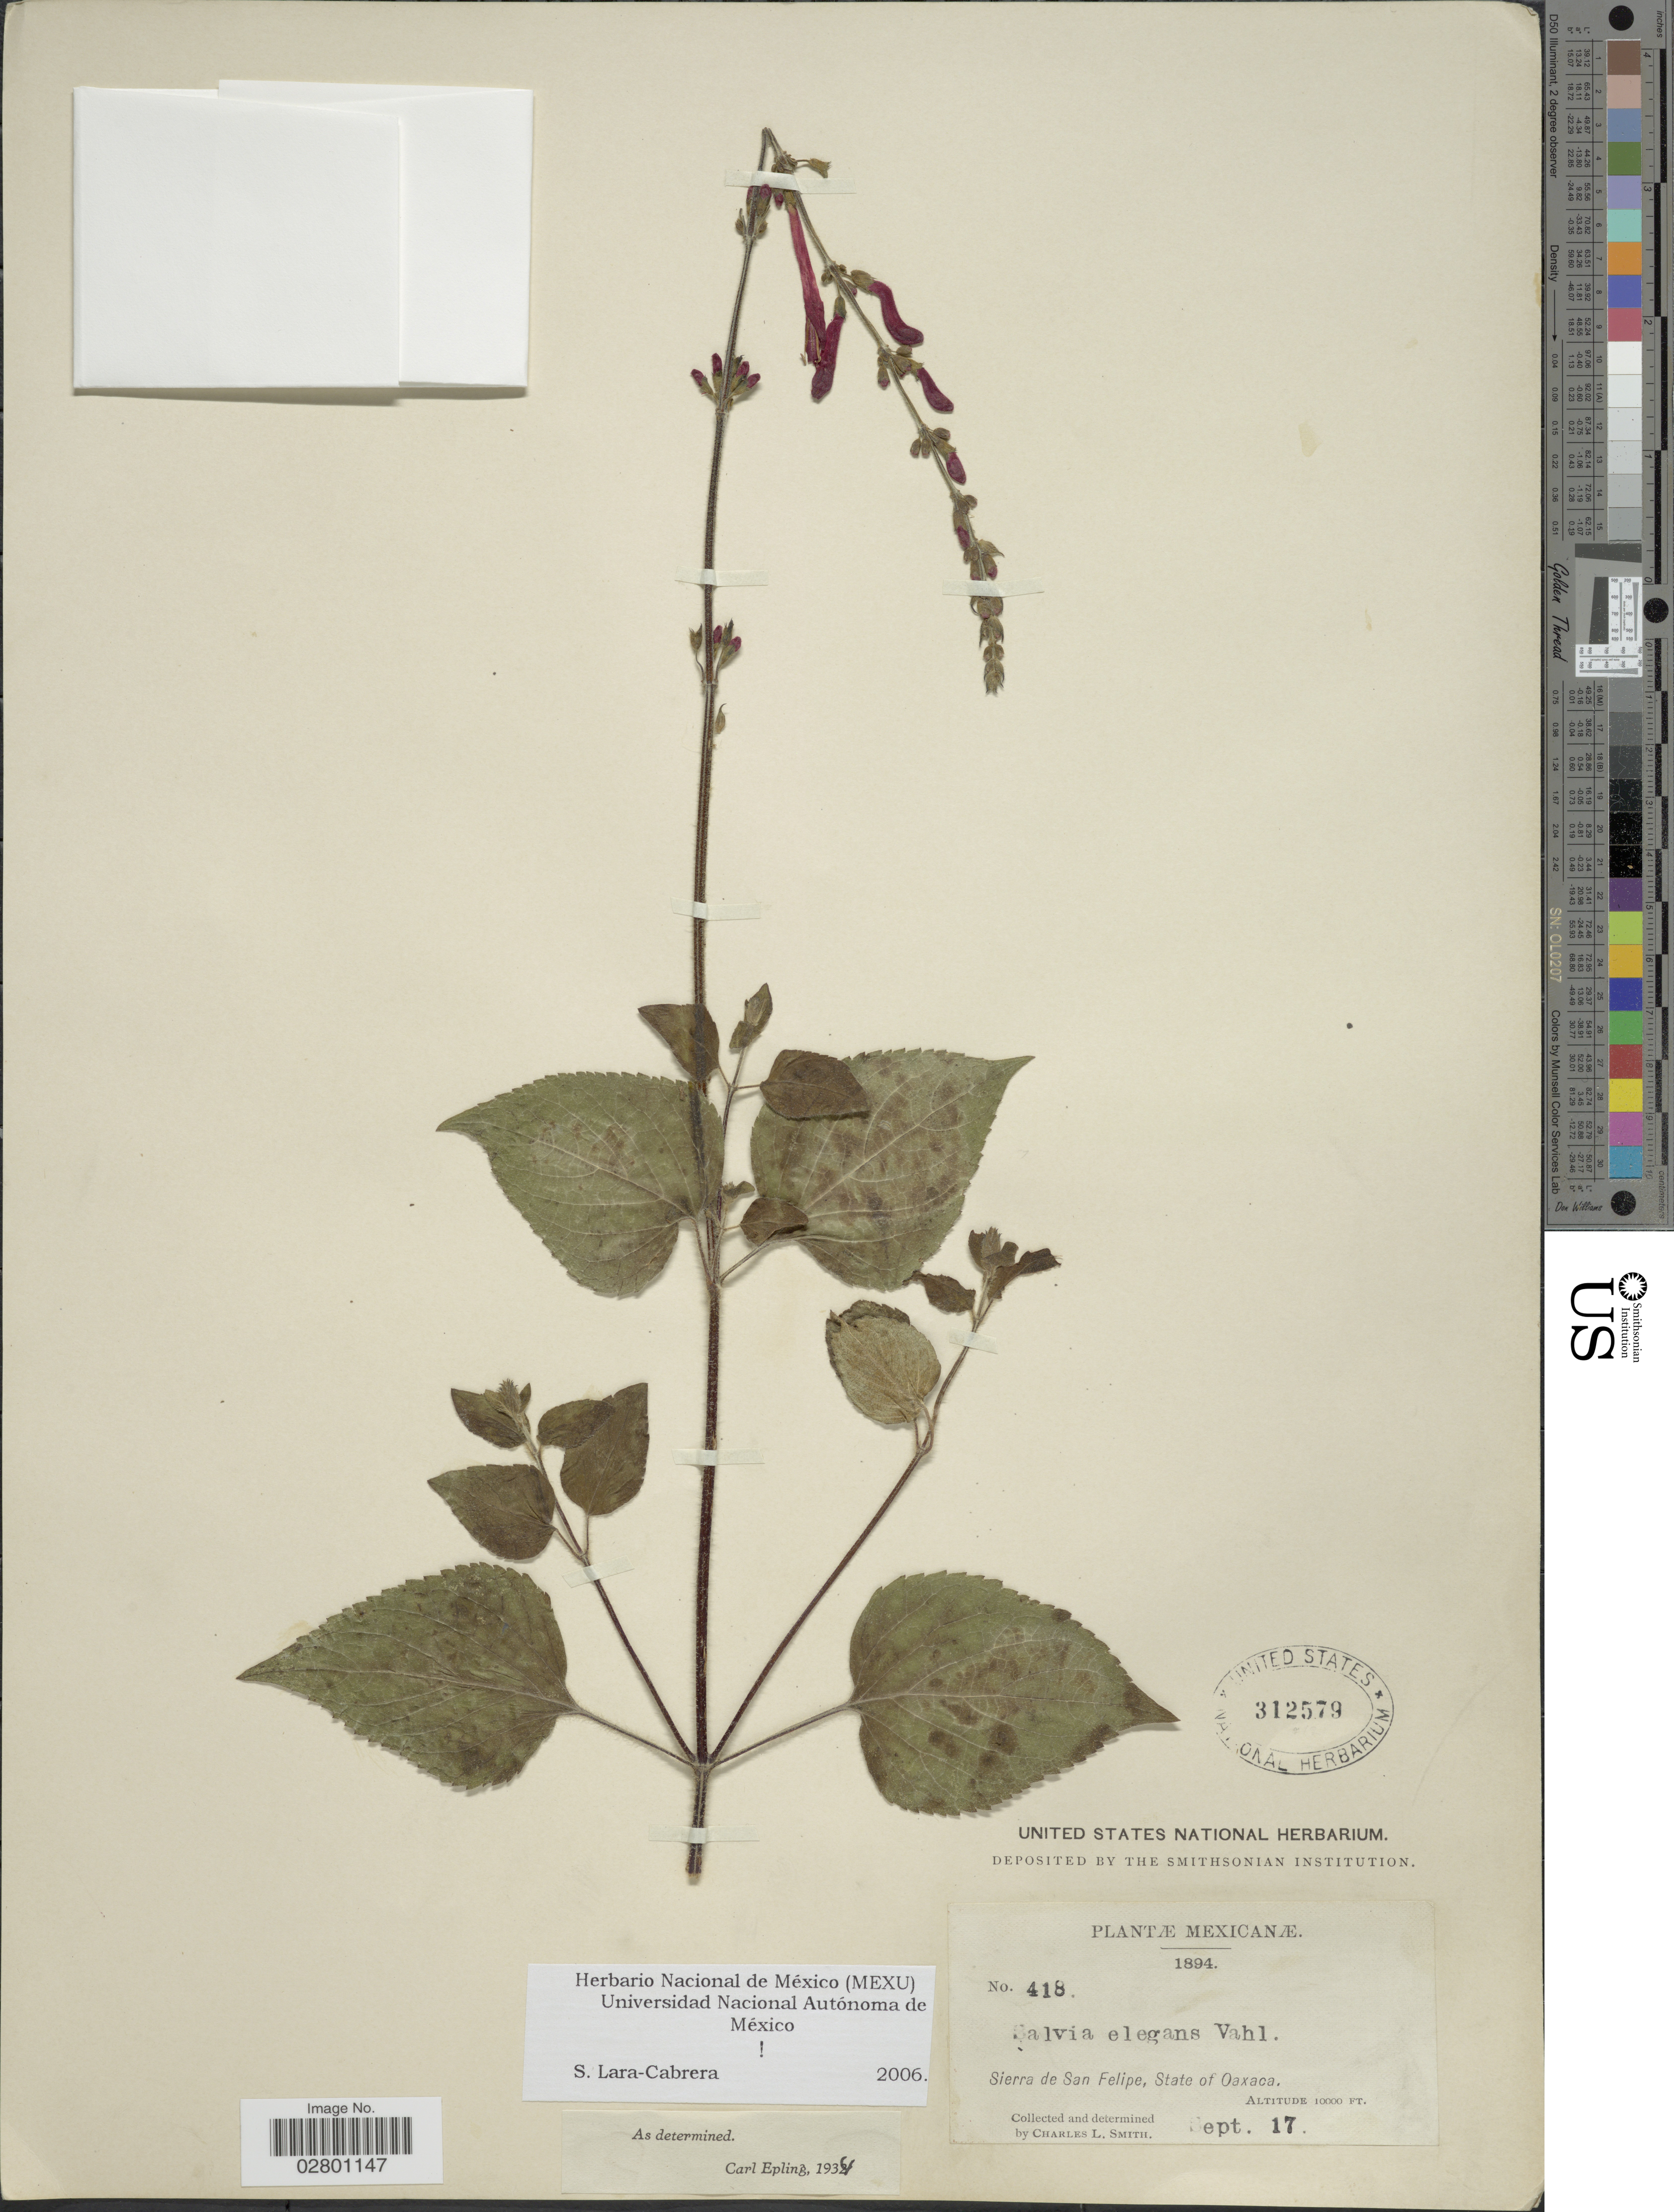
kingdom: Plantae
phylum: Tracheophyta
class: Magnoliopsida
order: Lamiales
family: Lamiaceae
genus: Salvia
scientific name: Salvia elegans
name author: Vahl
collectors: C. L. Smith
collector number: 418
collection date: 1894-09-17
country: Mexico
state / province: Oaxaca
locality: Mexicanæ. Sierra de San Felipe.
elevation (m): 3048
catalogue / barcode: US 312579